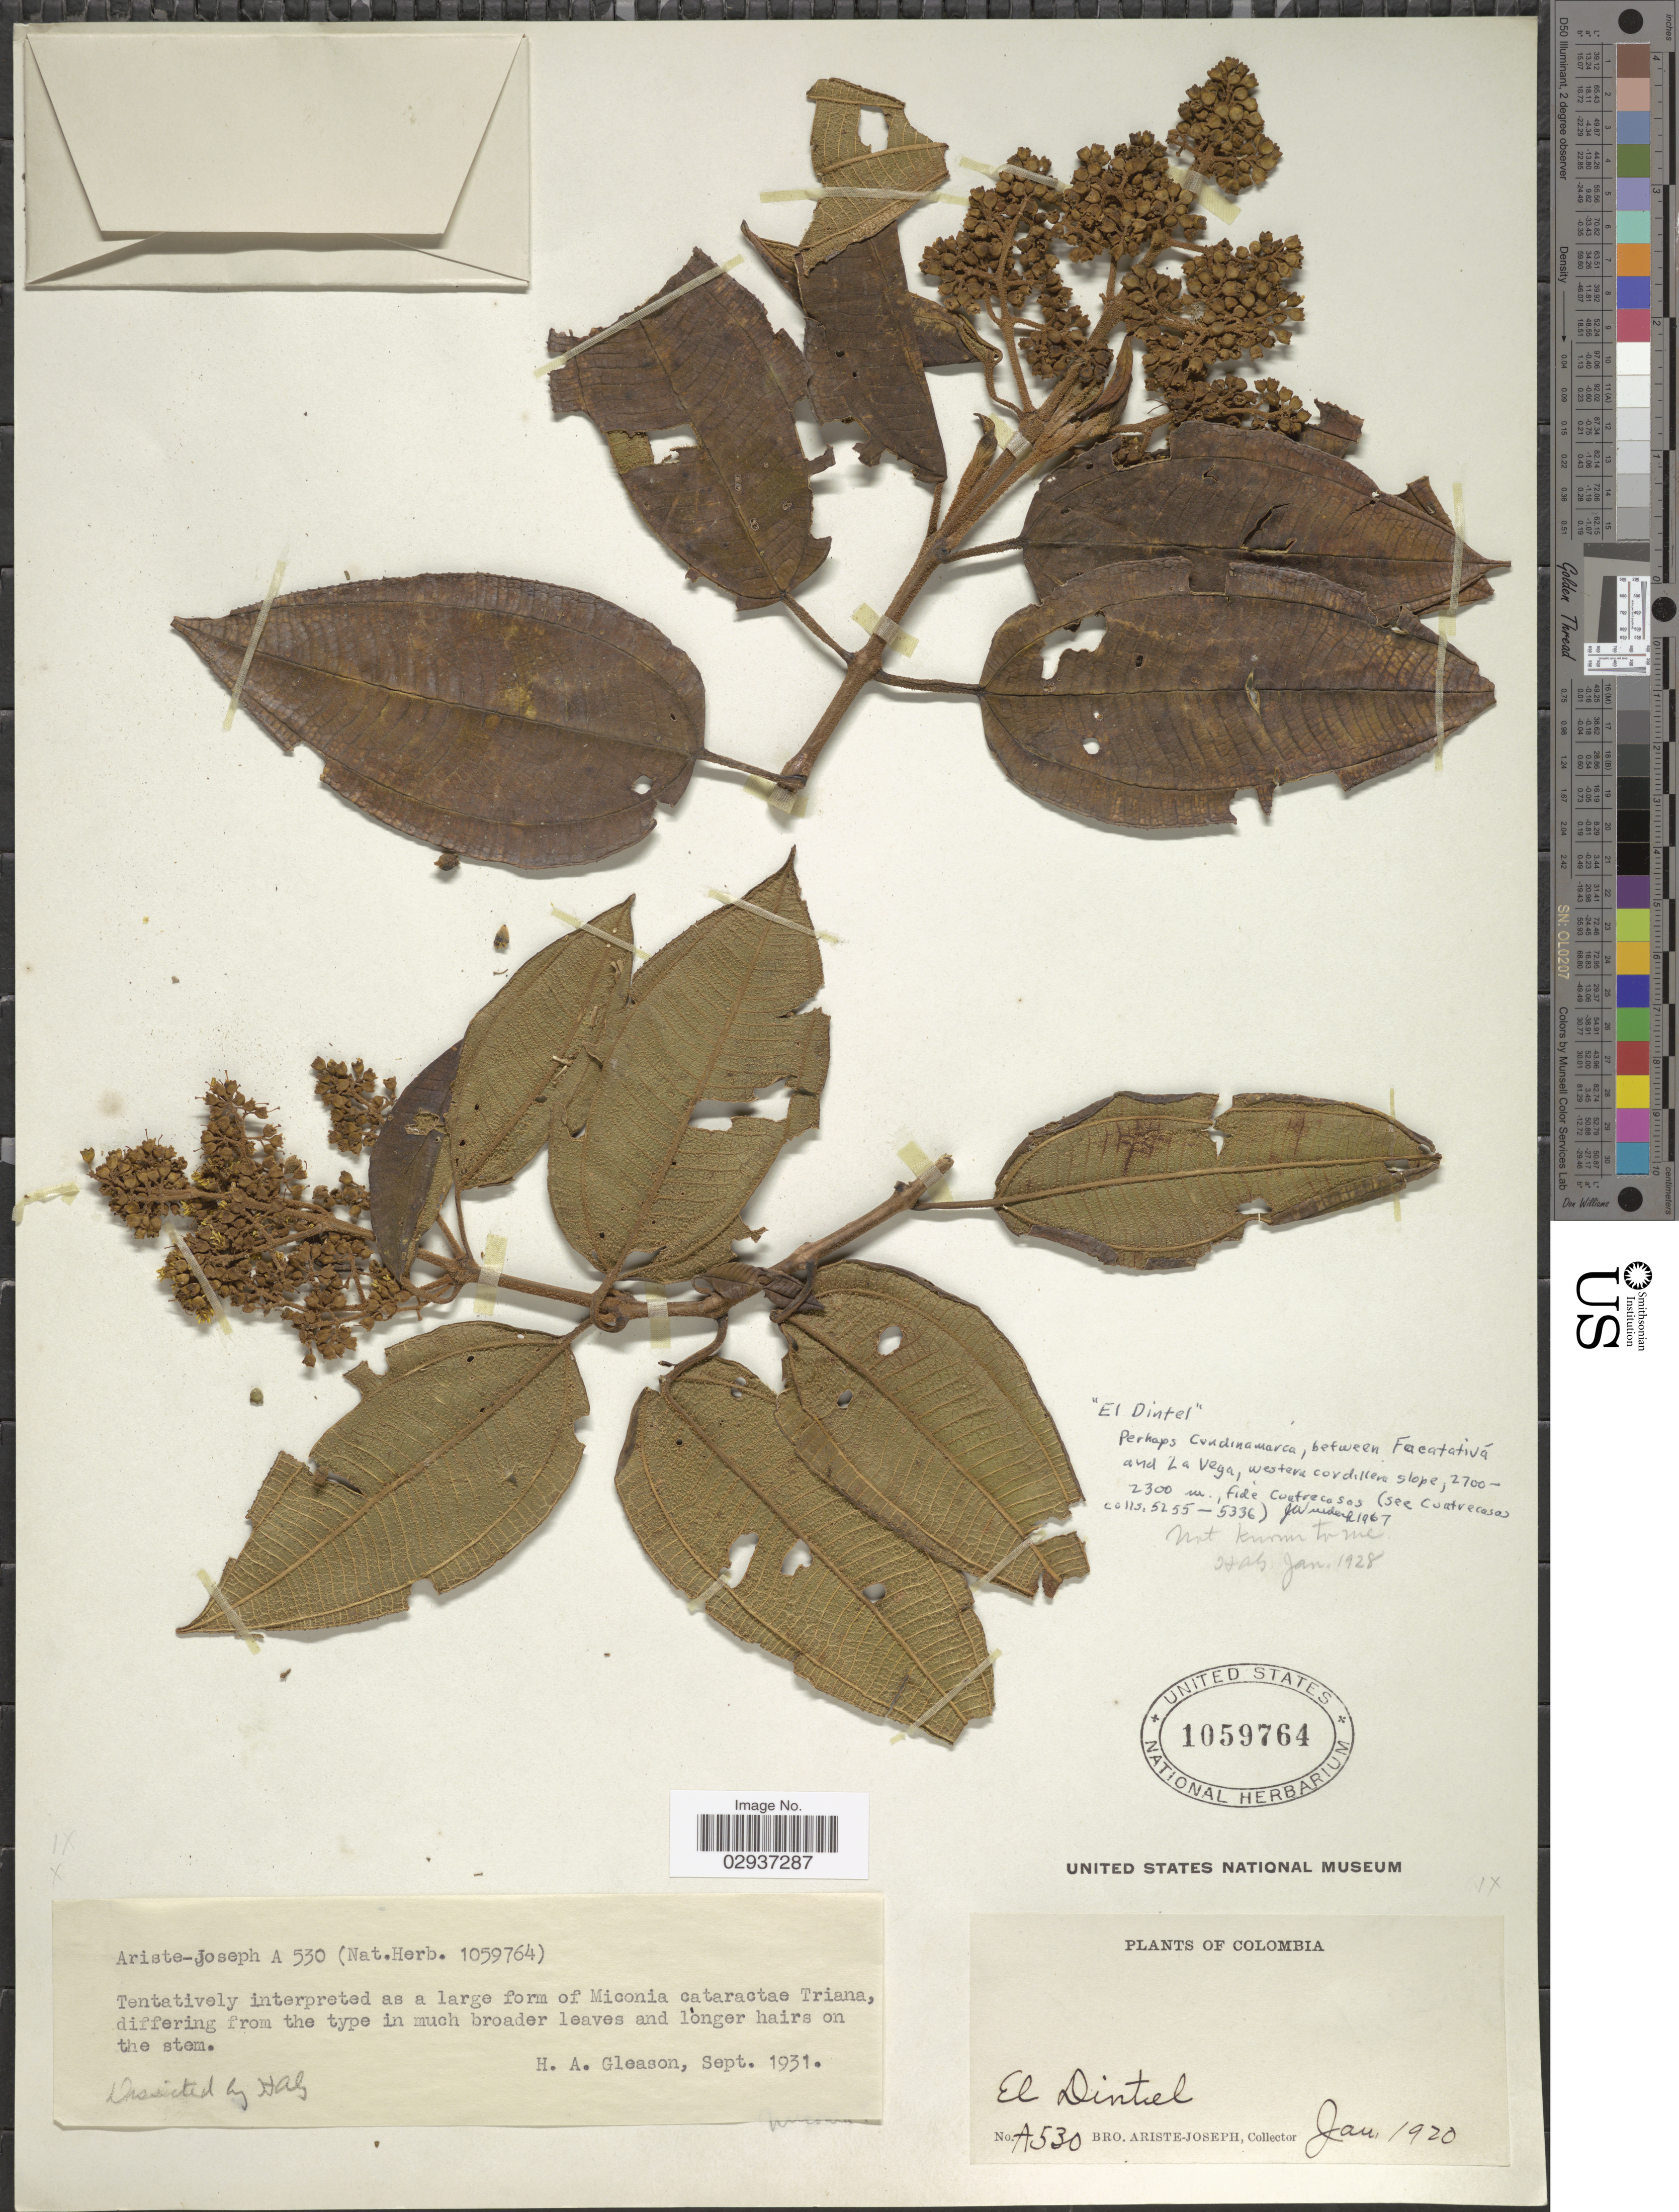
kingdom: Plantae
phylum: Tracheophyta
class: Magnoliopsida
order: Myrtales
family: Melastomataceae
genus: Miconia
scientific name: Miconia cataractae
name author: Triana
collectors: Bro. Ariste-Joseph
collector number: A530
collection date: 1920-01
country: Colombia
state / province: Cundinamarca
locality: El Dintel.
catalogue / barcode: US 1059764